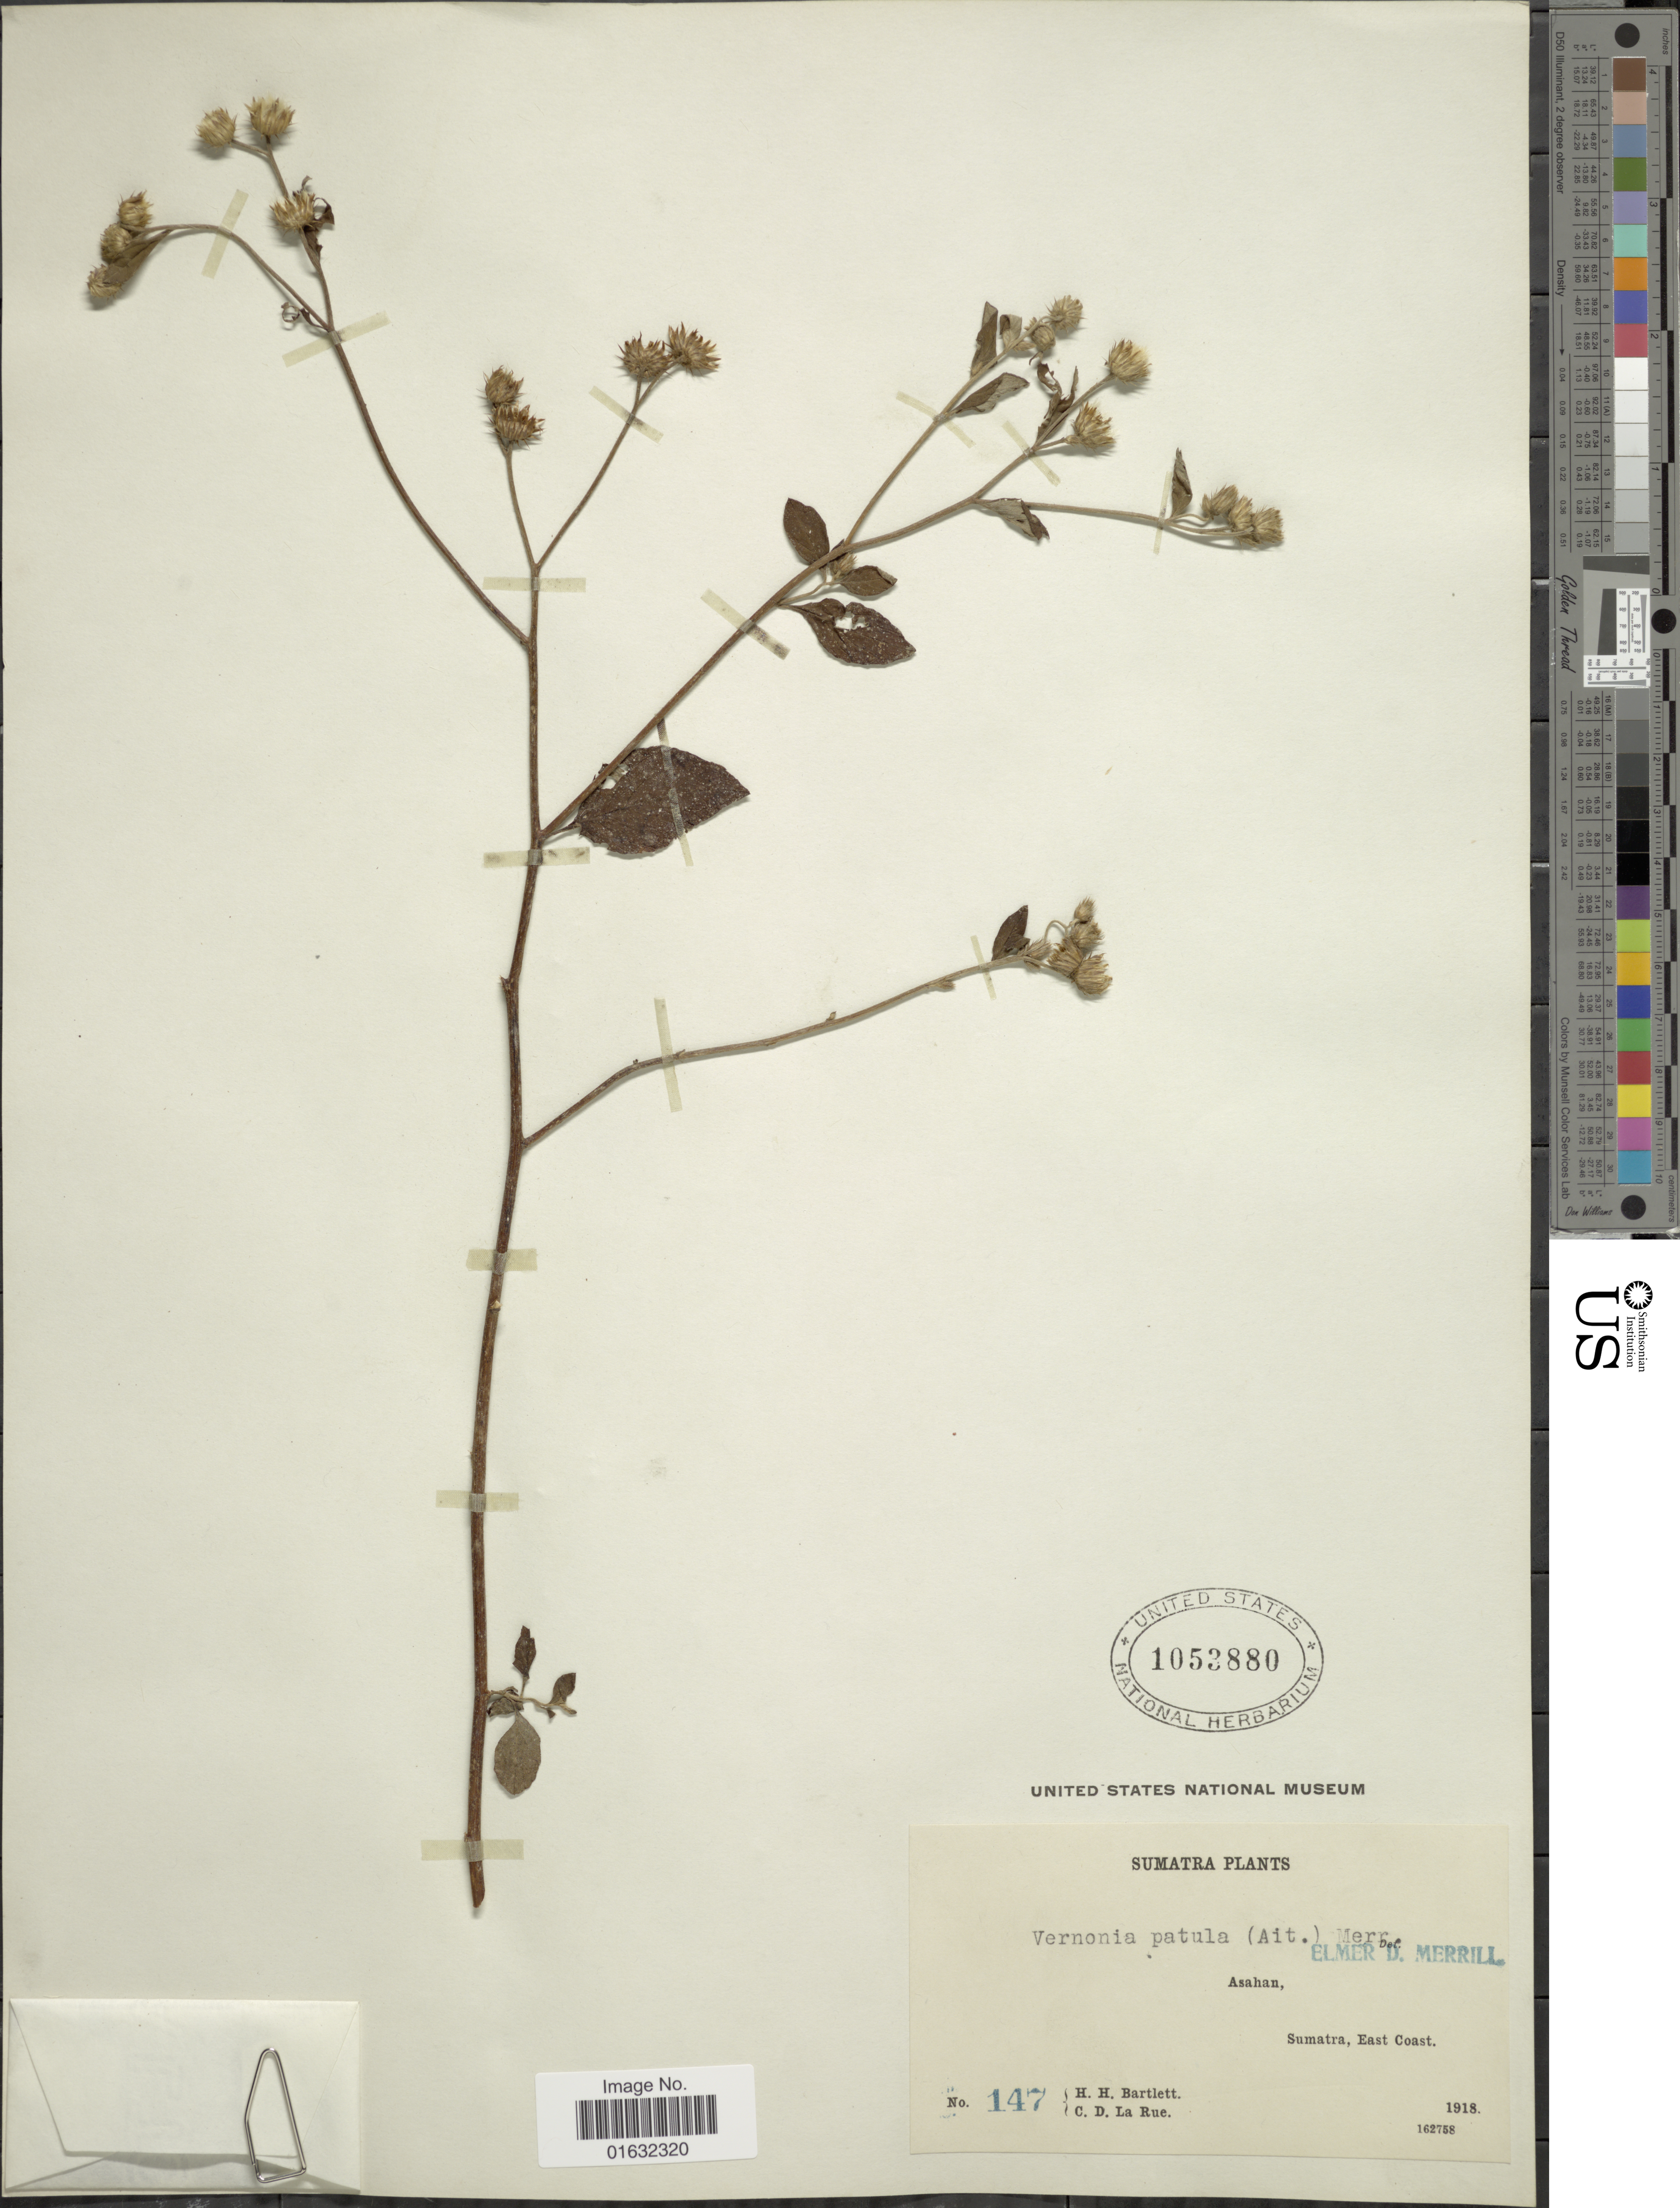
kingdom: Plantae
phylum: Tracheophyta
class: Magnoliopsida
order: Asterales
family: Asteraceae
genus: Cyanthillium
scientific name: Cyanthillium patulum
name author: (Aiton) H. Rob.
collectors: H. H. Bartlett & C. La Rue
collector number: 147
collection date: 1918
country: Indonesia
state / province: Sumatra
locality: East Coast, Asahan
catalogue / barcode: US 1053880